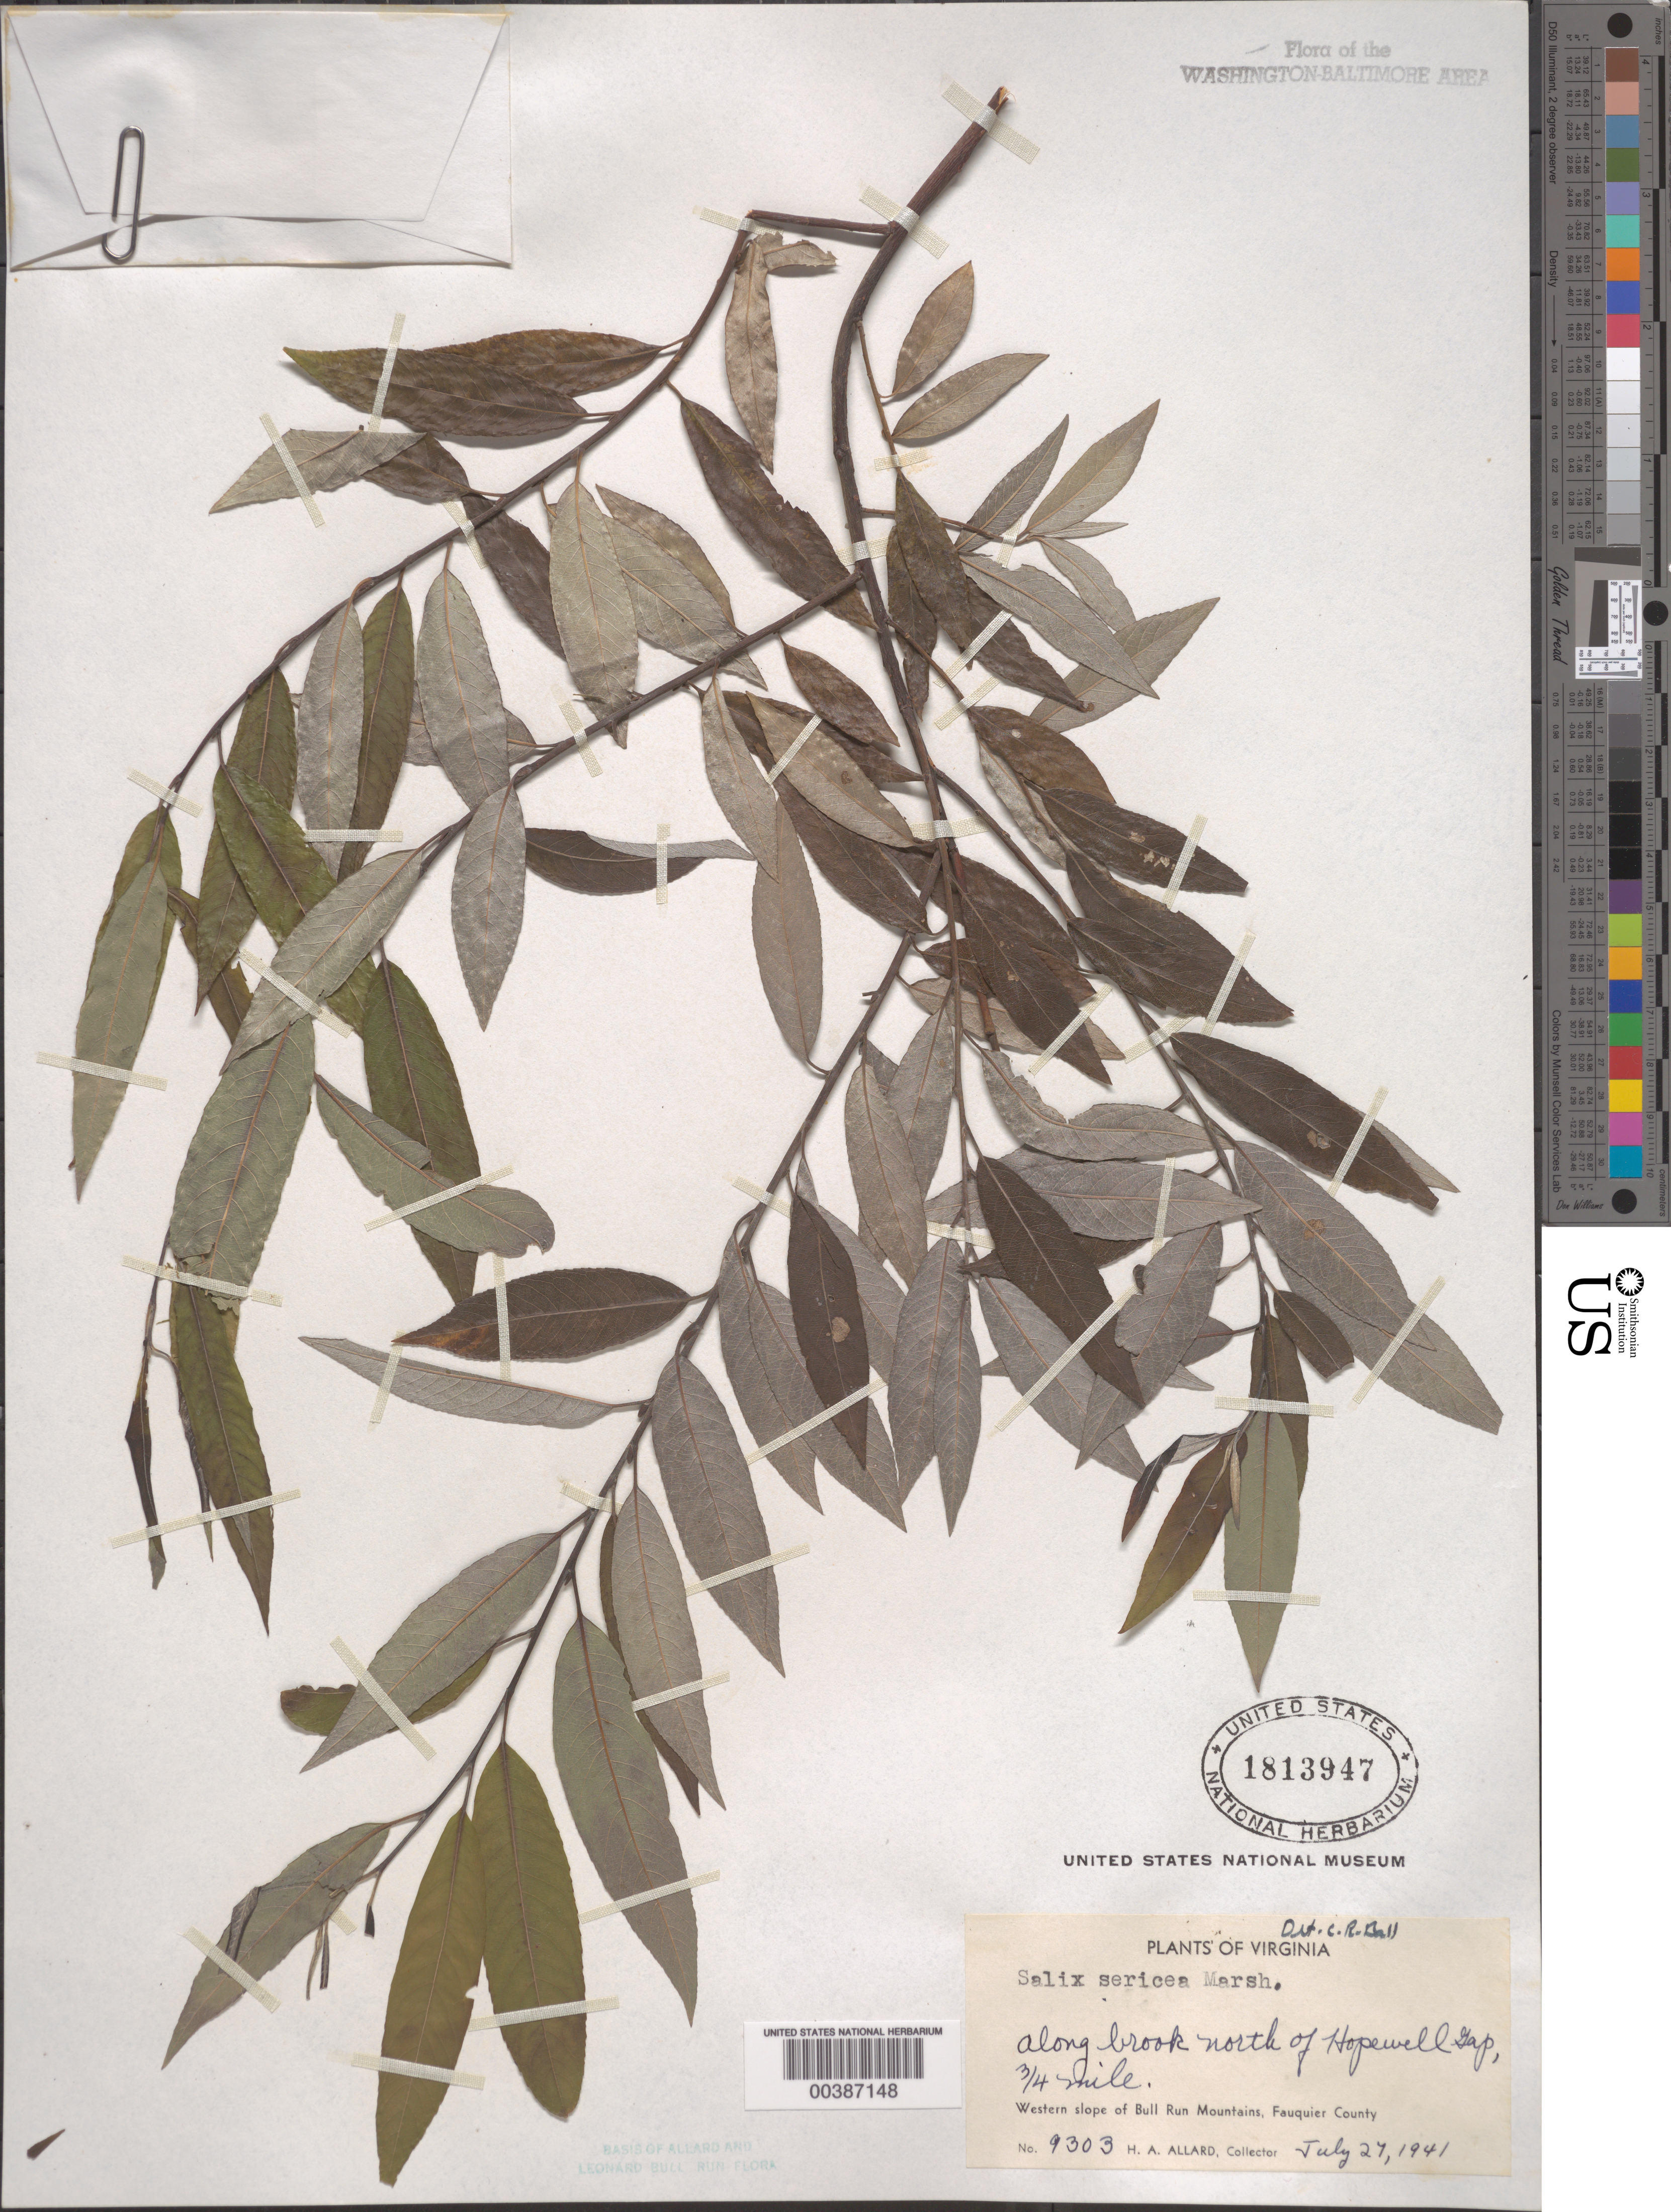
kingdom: Plantae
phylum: Tracheophyta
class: Magnoliopsida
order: Malpighiales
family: Salicaceae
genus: Salix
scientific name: Salix sericea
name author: Marshall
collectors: H. A. Allard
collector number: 9303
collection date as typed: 27 Jul 1941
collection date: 1941-07-27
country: United States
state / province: Virginia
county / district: Fauquier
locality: North of Hopewell Gap, along Brook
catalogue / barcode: US 1813947